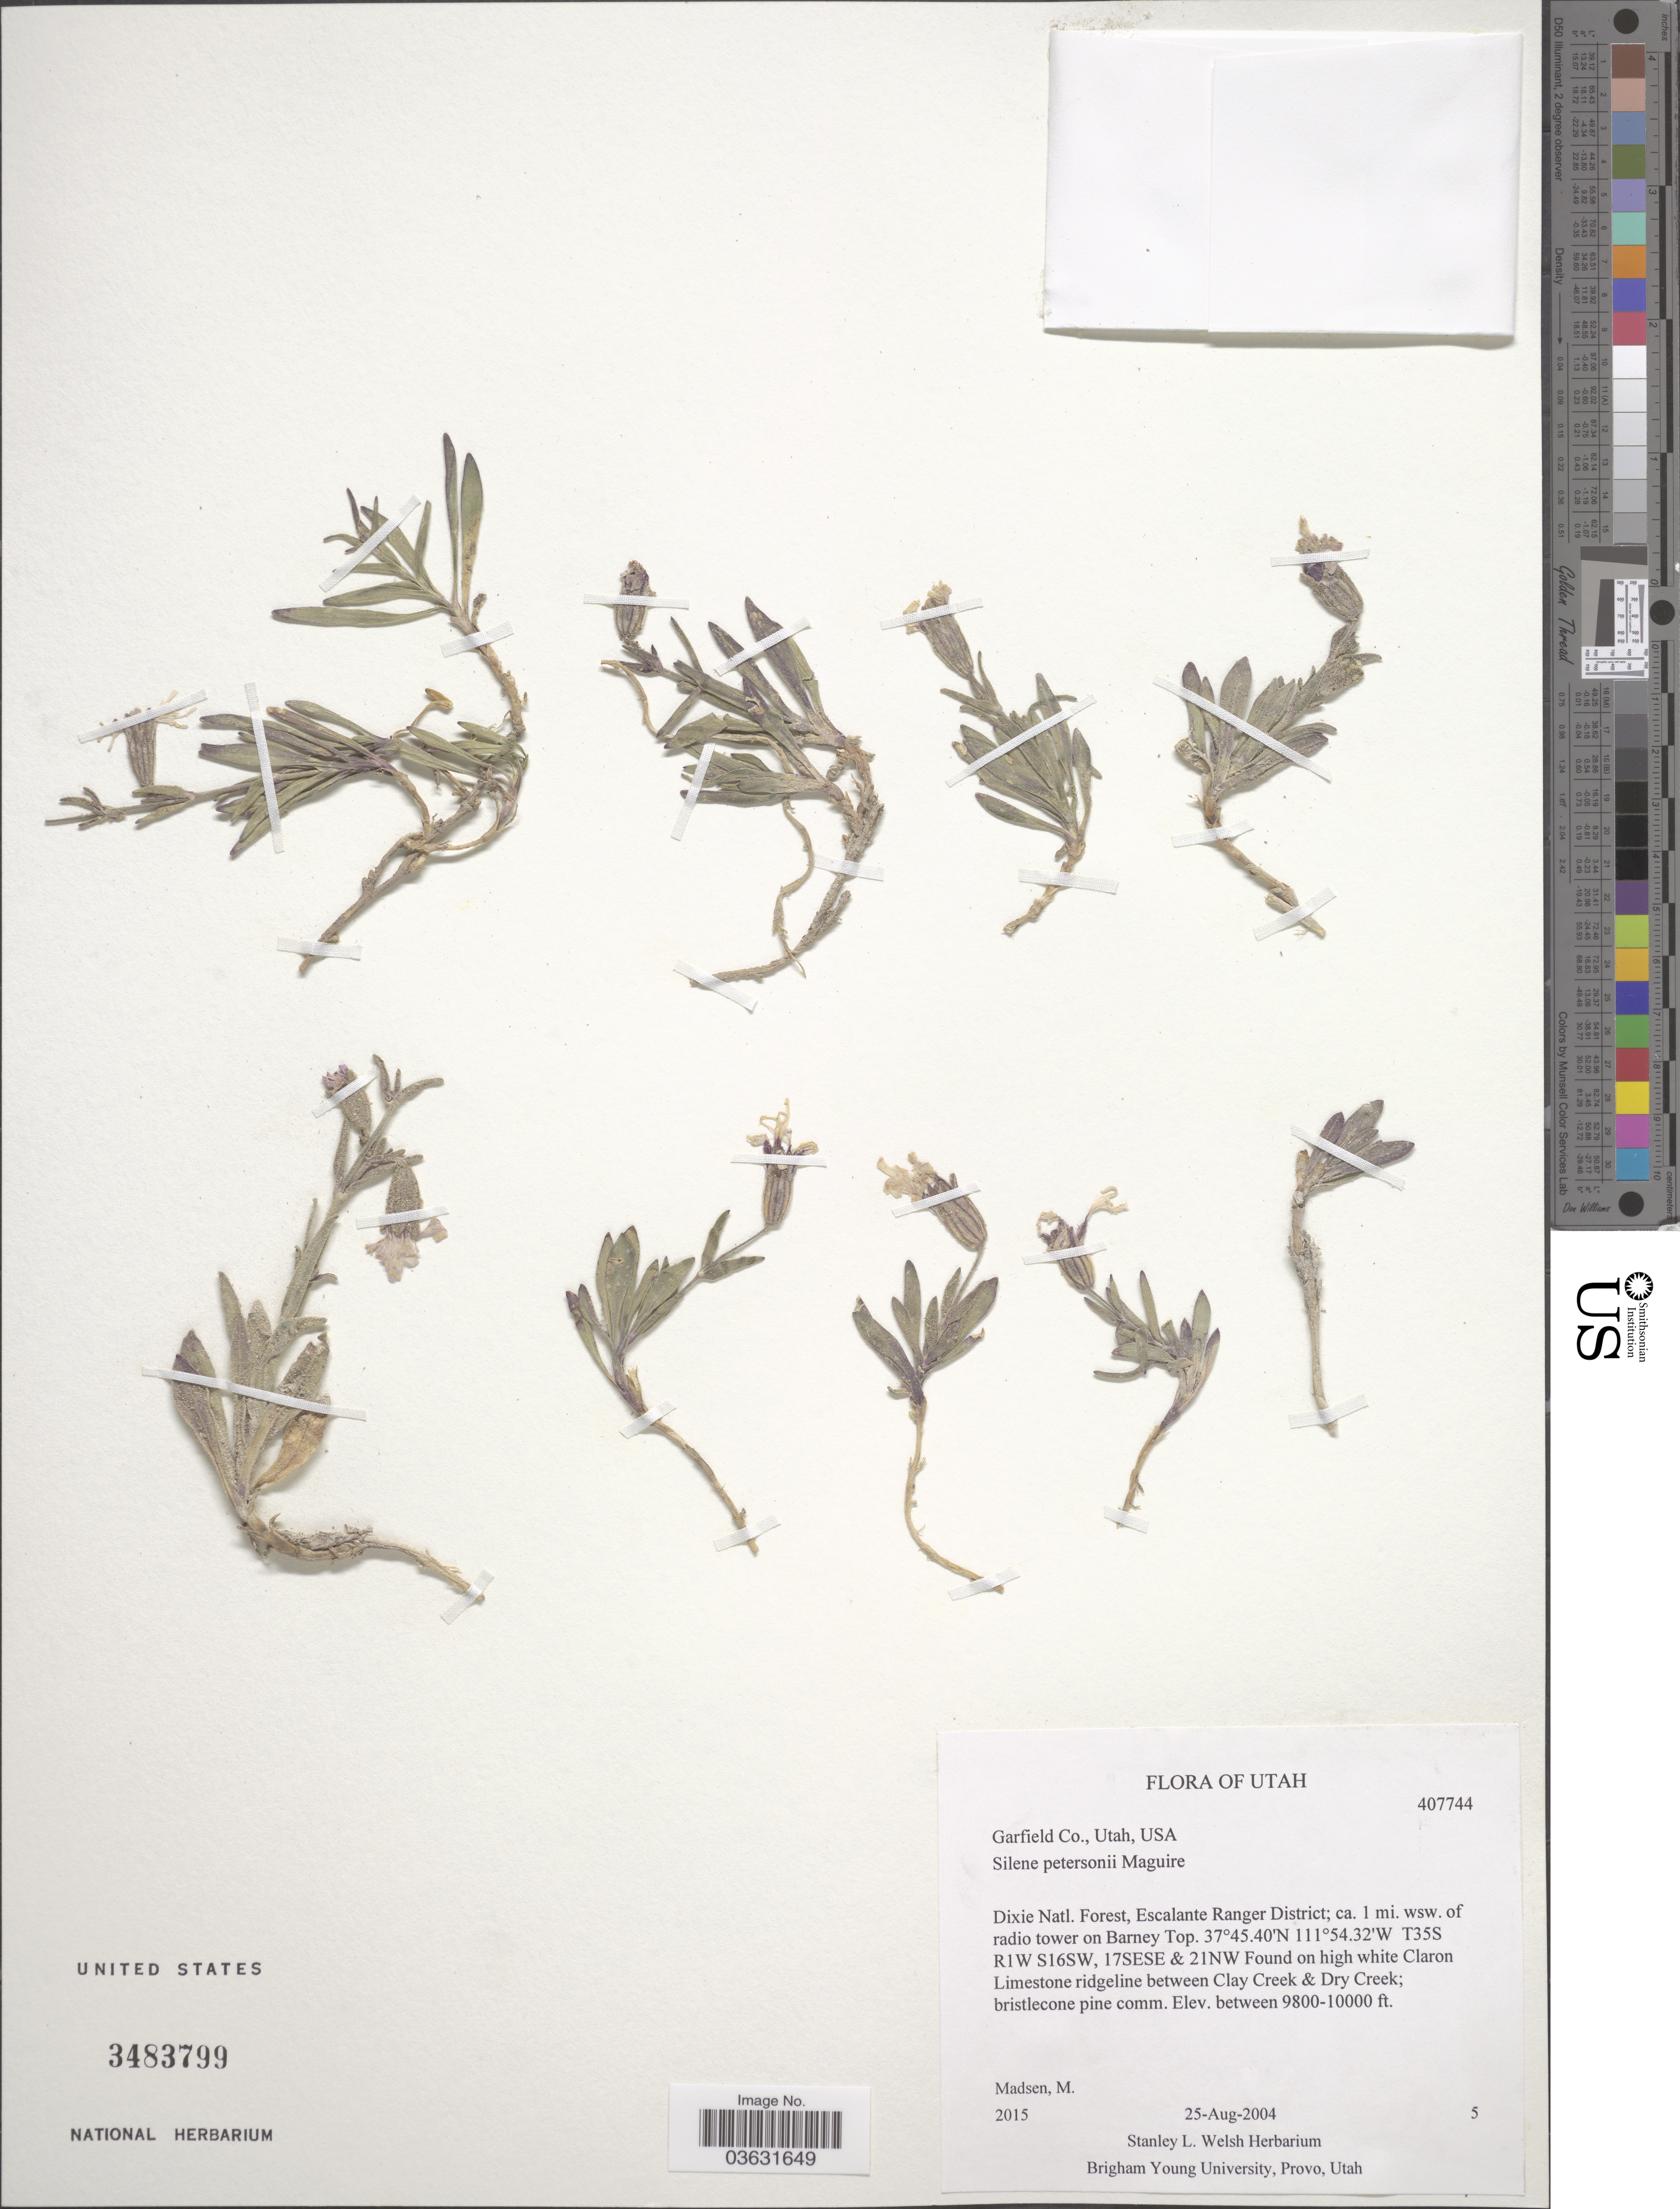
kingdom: Plantae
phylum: Tracheophyta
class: Magnoliopsida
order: Caryophyllales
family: Caryophyllaceae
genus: Silene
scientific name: Silene petersonii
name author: Maguire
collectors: M. Madsen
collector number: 2015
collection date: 2004-08-25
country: United States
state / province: Utah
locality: Dixie Natl. Forest, Escalante Ranger District; ca. 1 mi. wsw. of radio tower on Barney Top. T35S R1W S16SW, 17SESE & 21NW. Found on high white Claron Limestone ridgeline between Clay Creek & Dry Creek.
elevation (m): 2987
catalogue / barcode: US 3483799